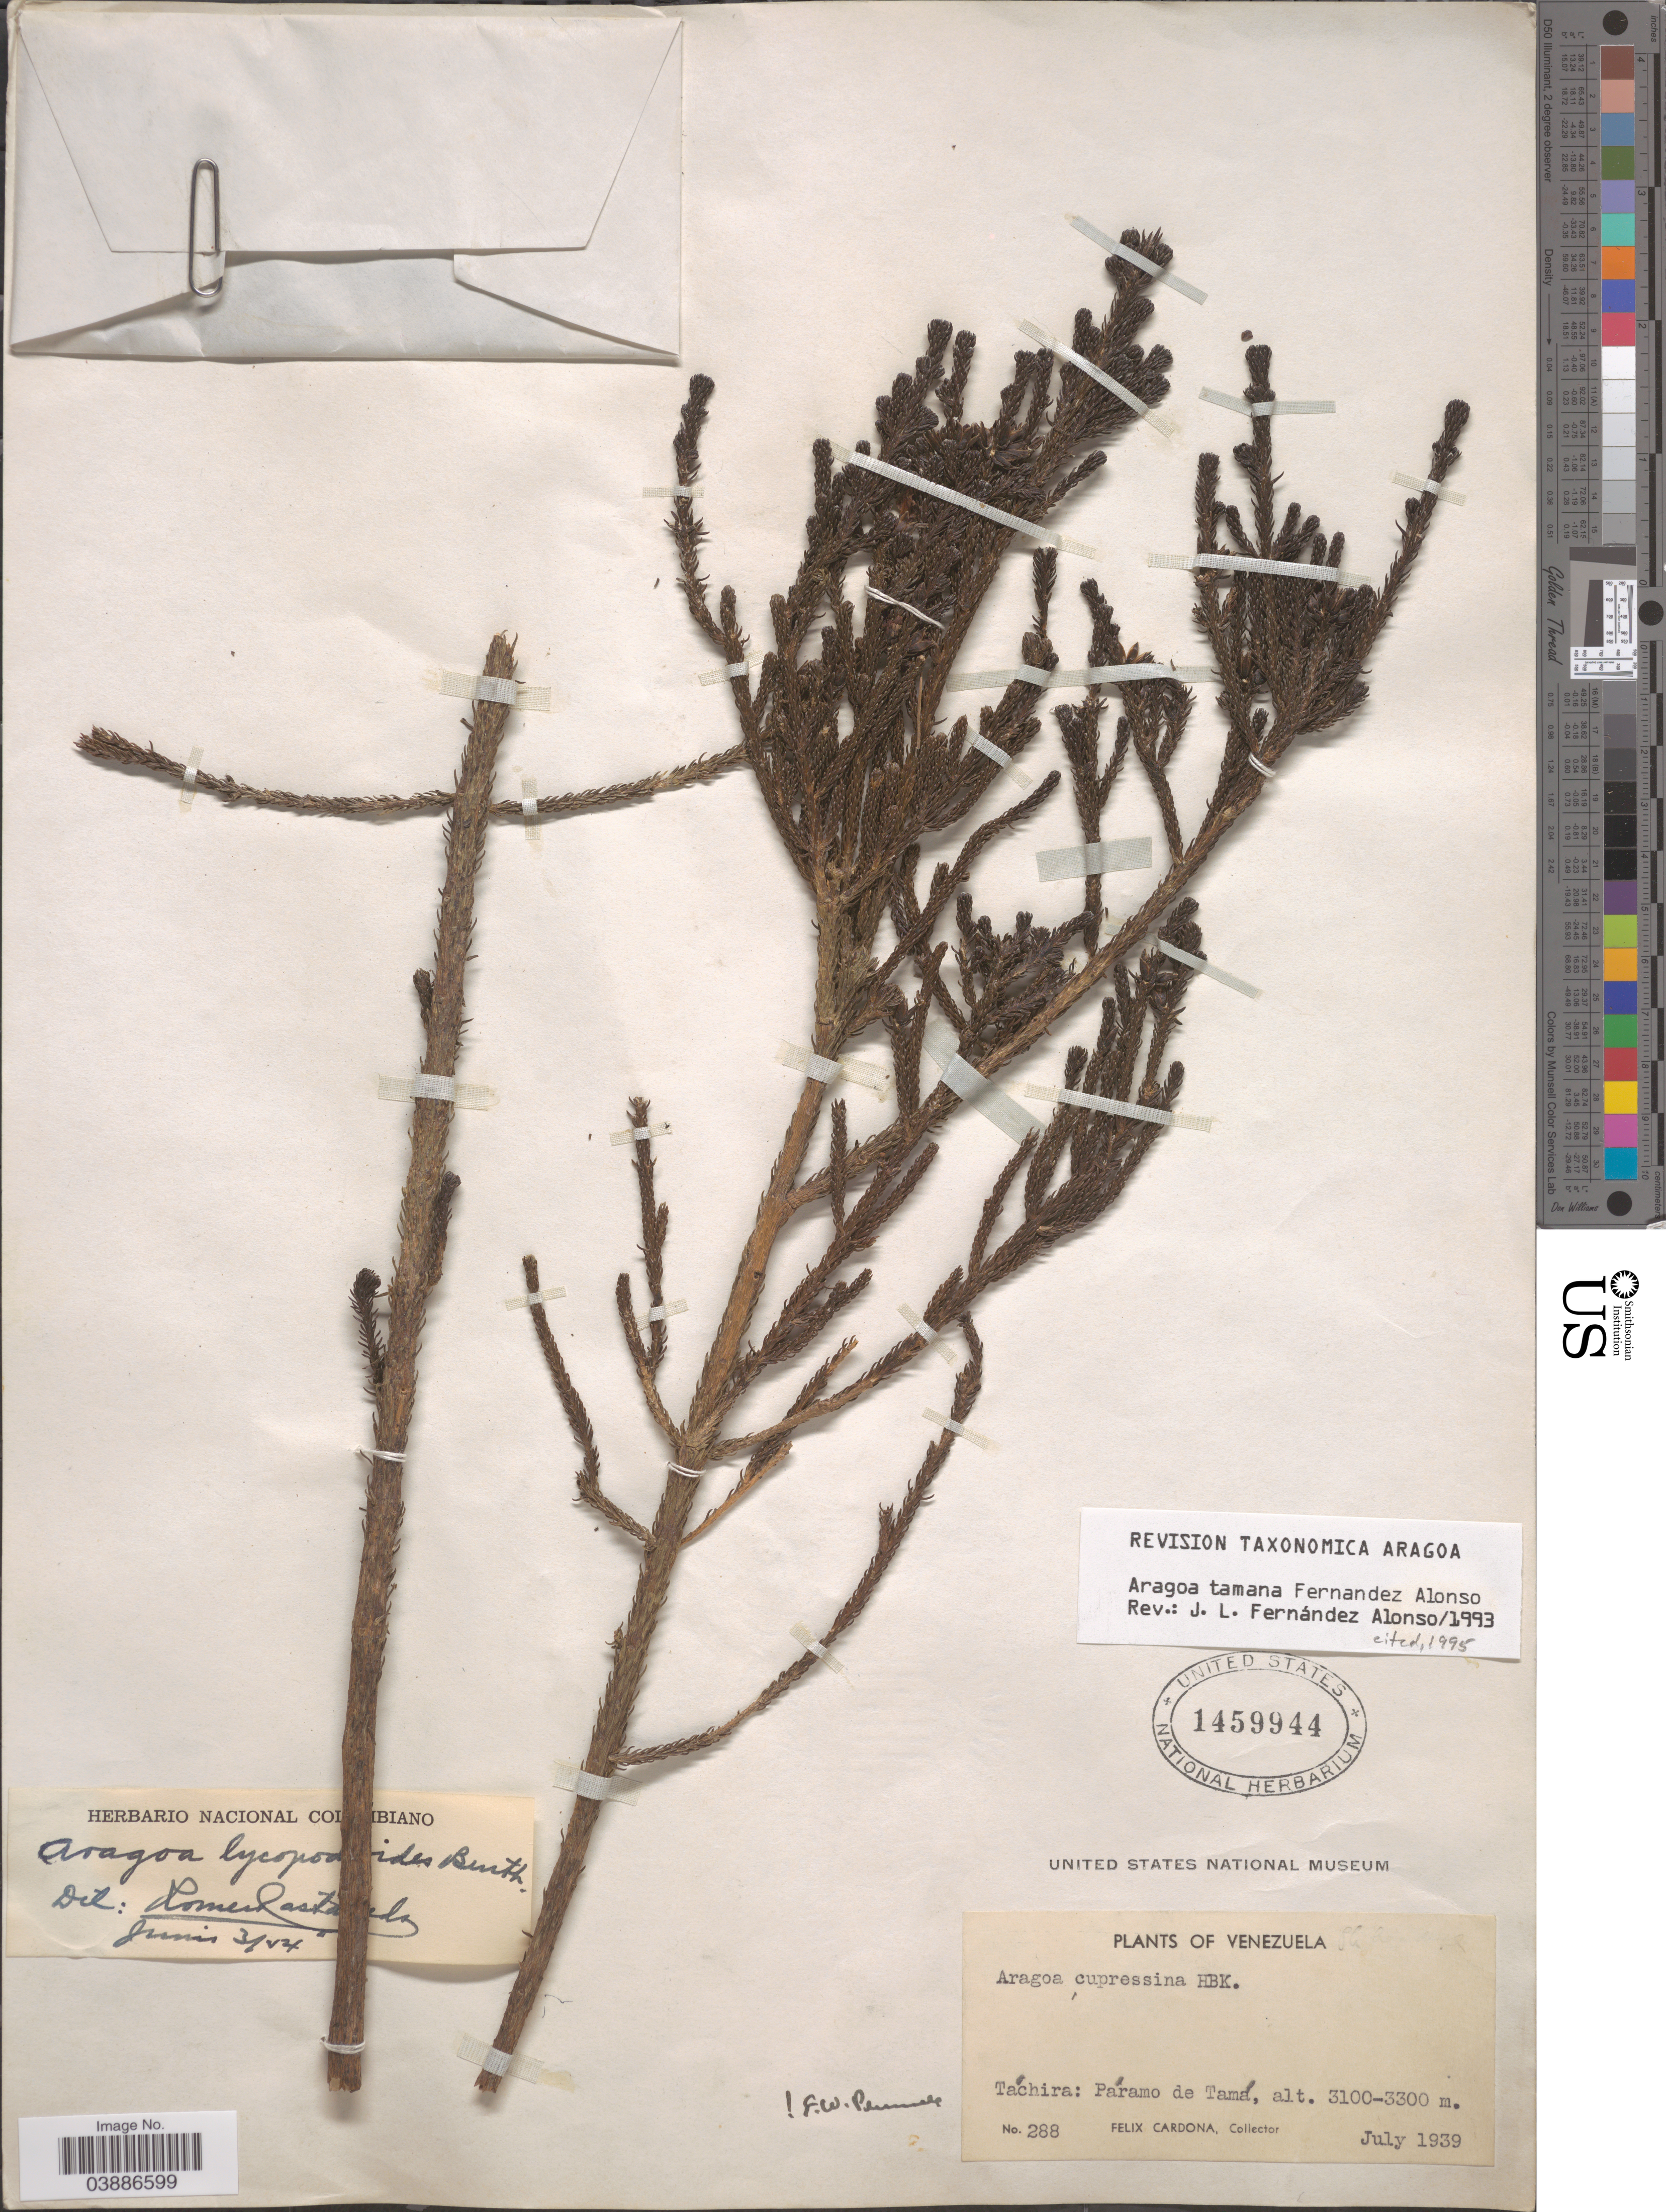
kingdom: Plantae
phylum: Tracheophyta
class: Magnoliopsida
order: Lamiales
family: Plantaginaceae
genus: Aragoa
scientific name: Aragoa tamana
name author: Fern. Alonso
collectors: F. Cardona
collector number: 288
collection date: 1939-07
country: Venezuela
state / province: Tachira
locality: Páramo de Tamá.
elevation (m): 3100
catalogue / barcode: US 1459944